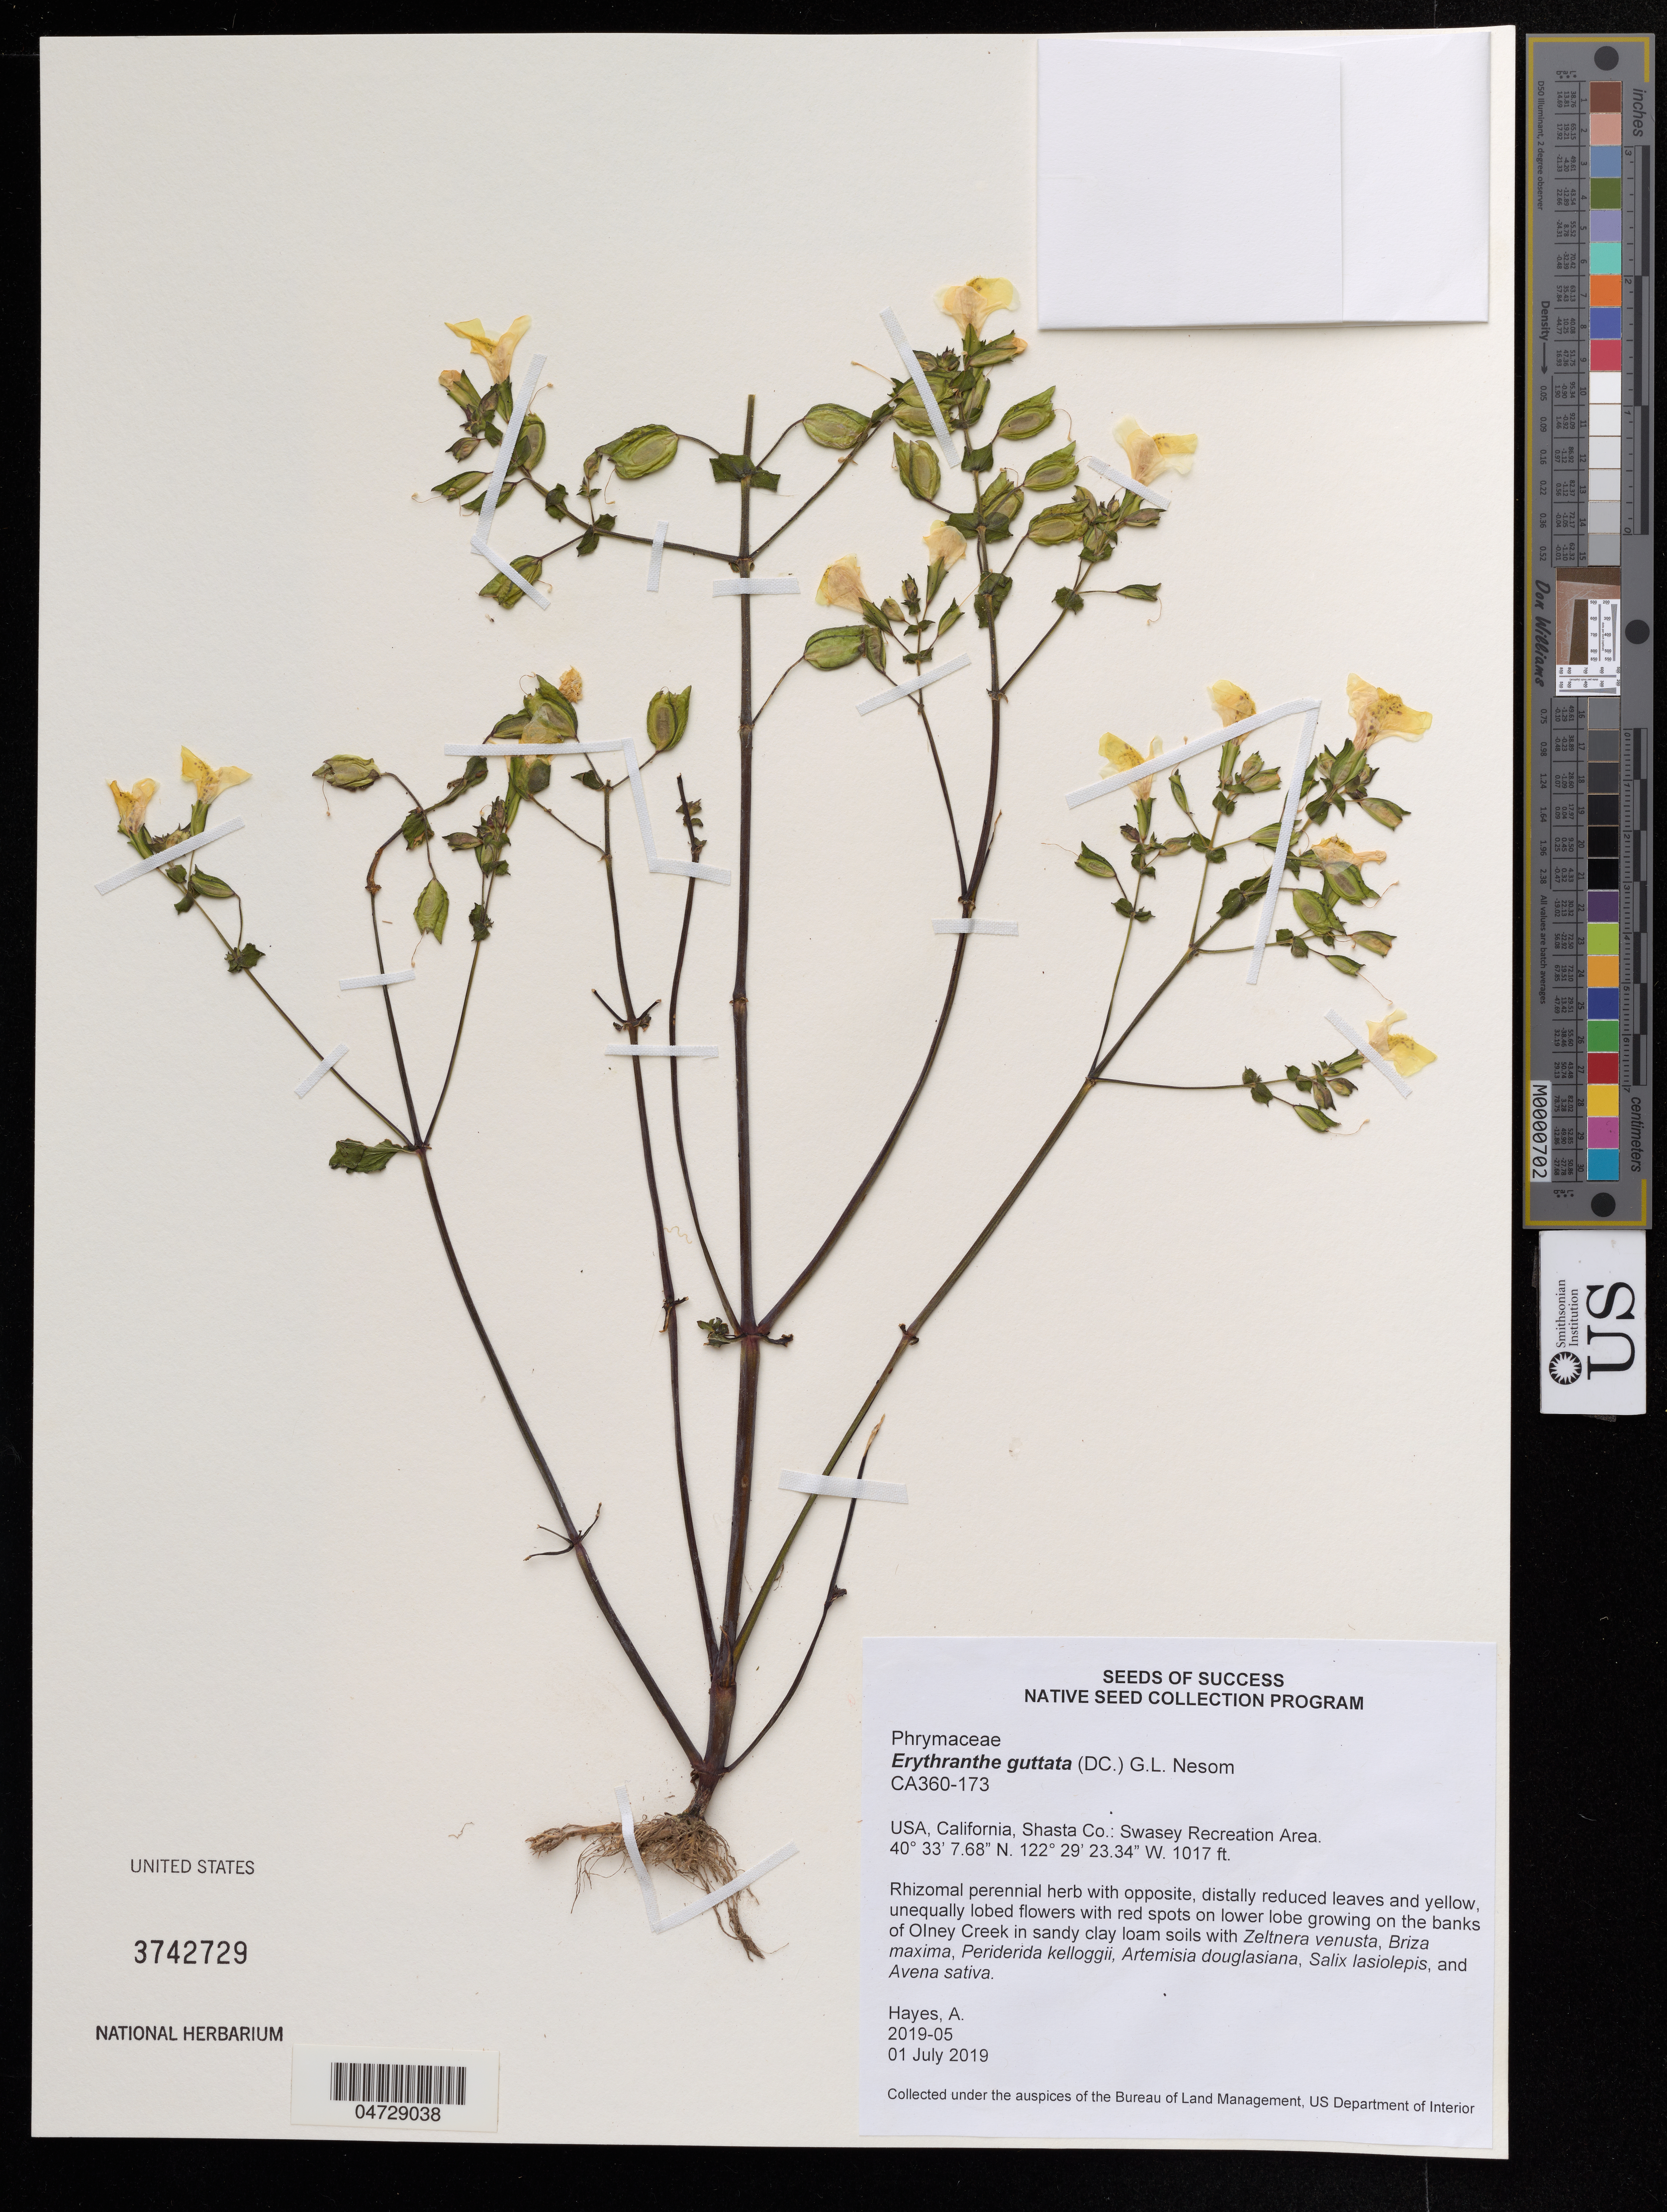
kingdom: Plantae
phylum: Tracheophyta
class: Magnoliopsida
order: Lamiales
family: Phrymaceae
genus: Erythranthe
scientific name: Erythranthe guttata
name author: (DC.) G.L. Nesom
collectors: A. Hayes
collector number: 2019-05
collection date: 2019-07-01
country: United States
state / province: California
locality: Shasta Co.: Swasey Recreation Area.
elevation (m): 310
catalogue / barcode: US 3742729